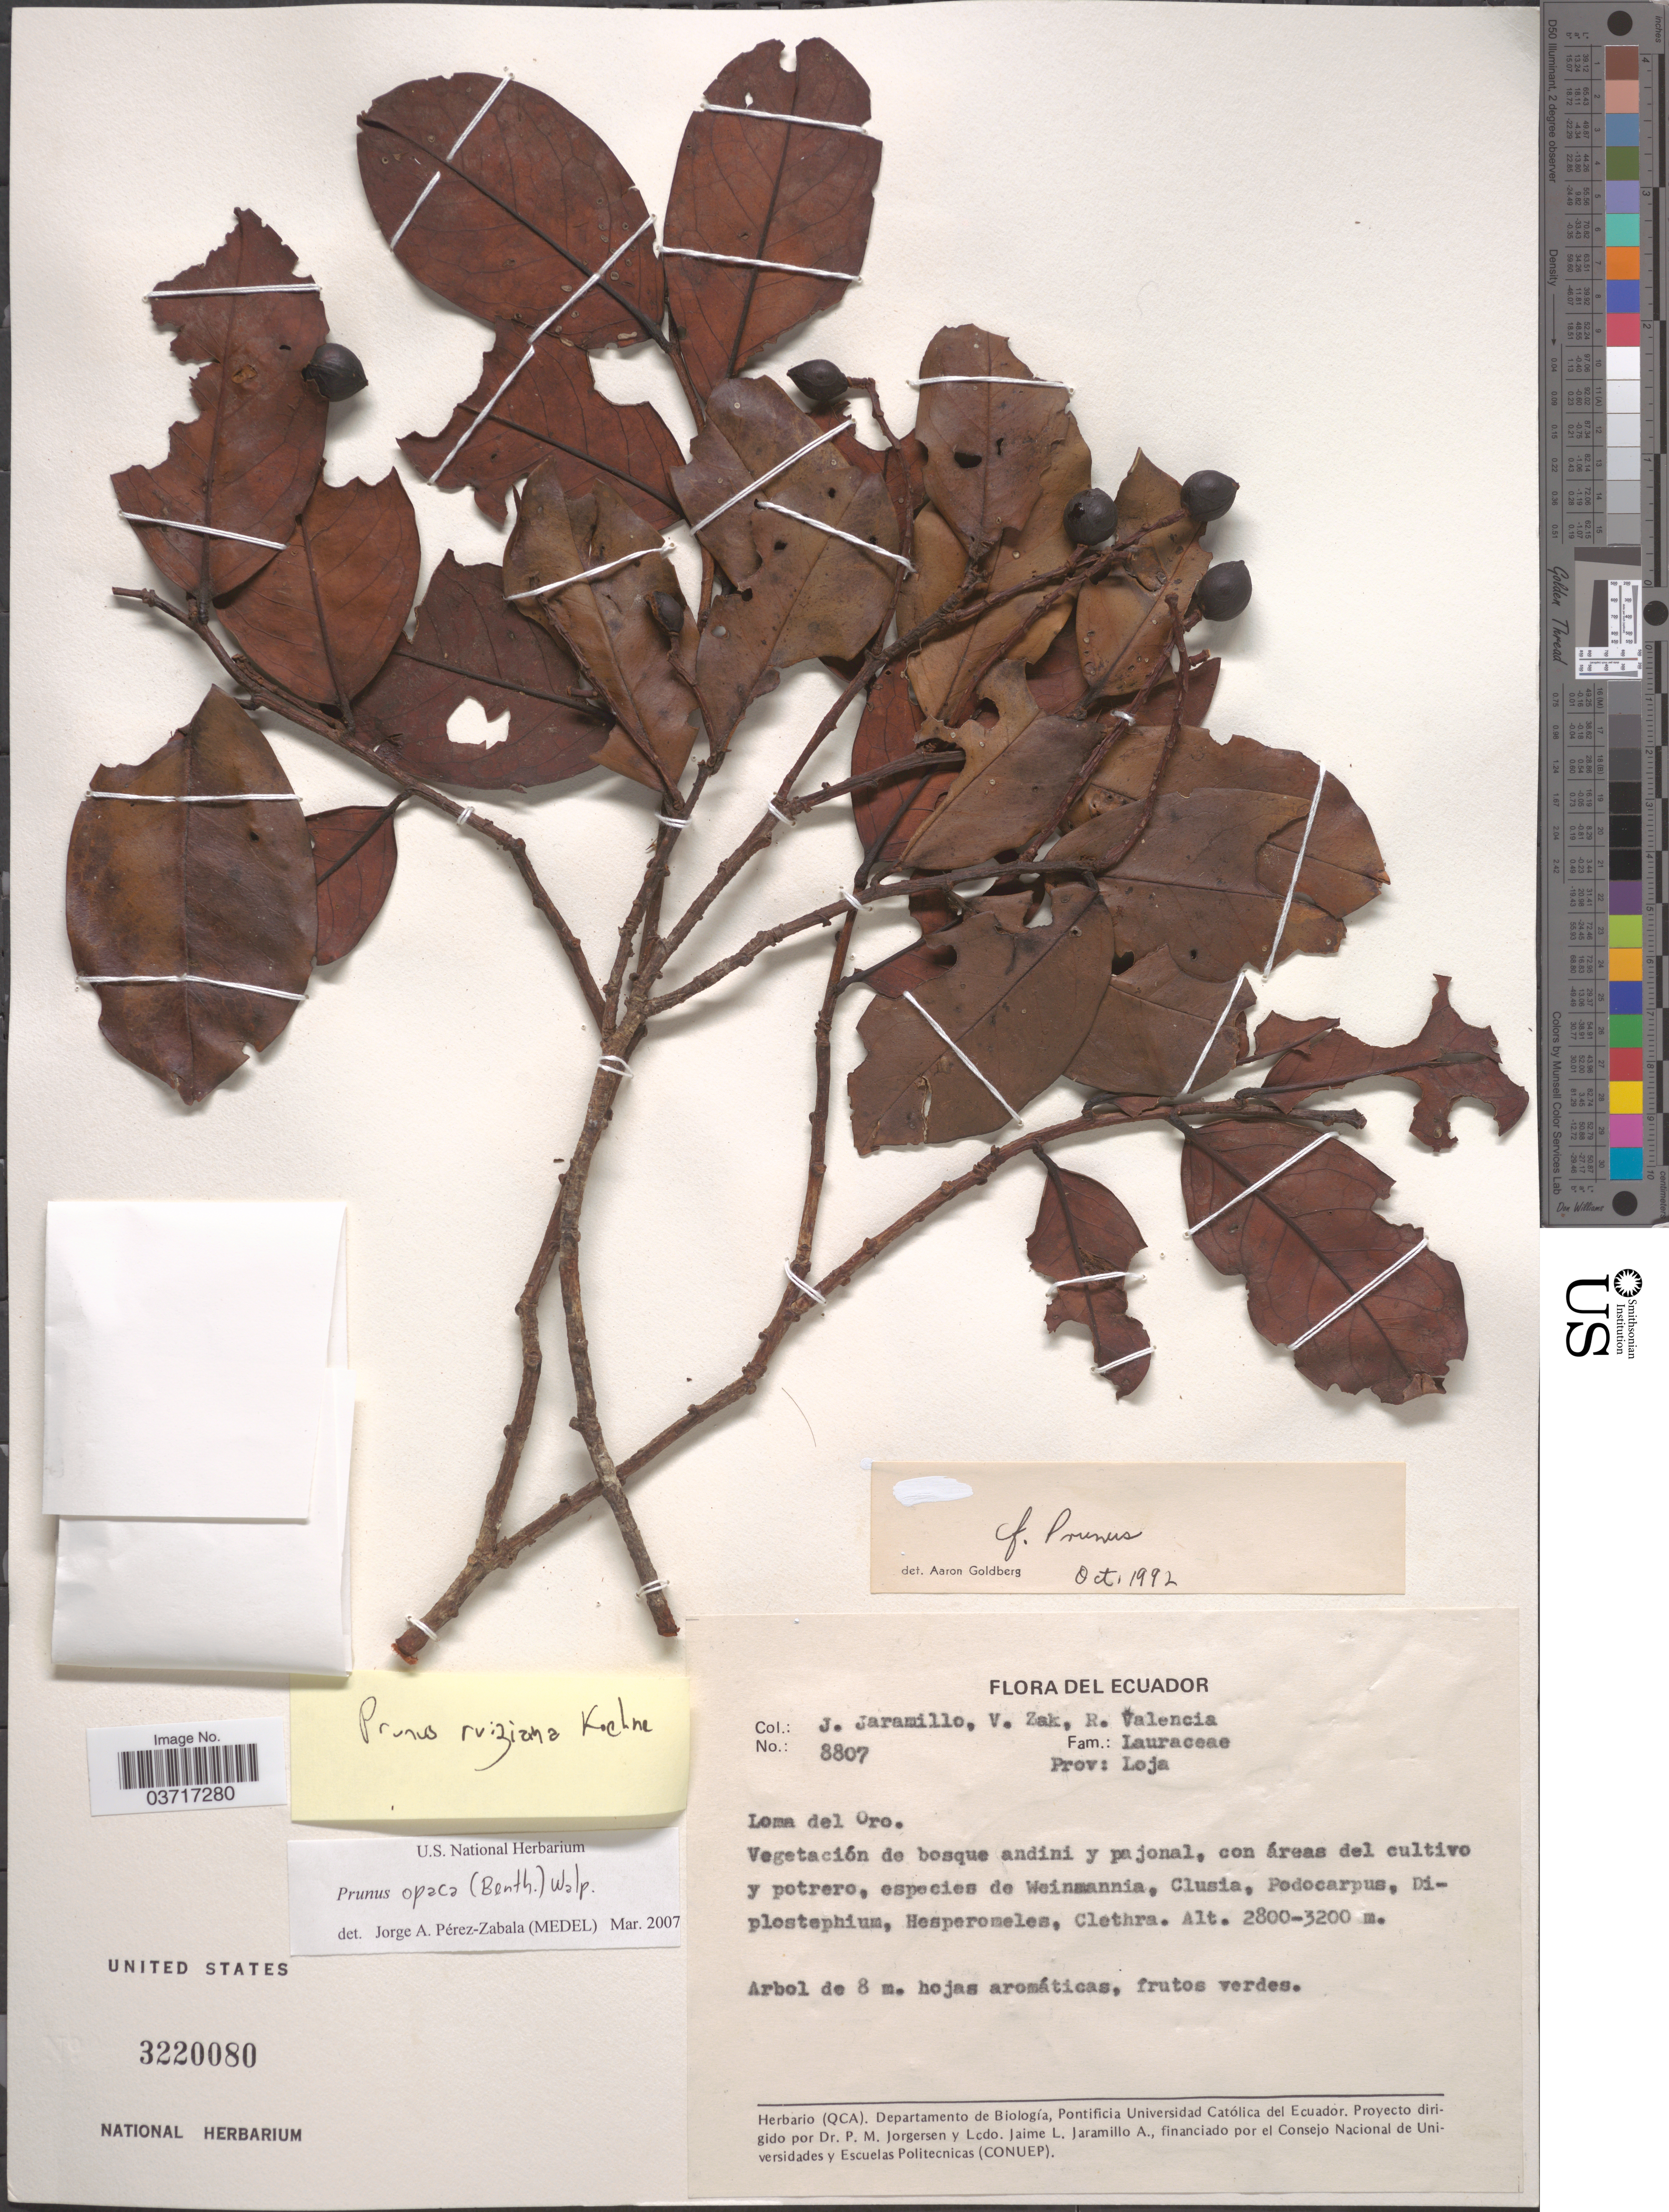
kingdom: Plantae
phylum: Tracheophyta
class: Magnoliopsida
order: Rosales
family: Rosaceae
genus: Prunus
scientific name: Prunus sp.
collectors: J. Jaramillo, V. Zak & R. Valencia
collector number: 8807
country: Ecuador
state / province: Loja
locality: Loma del Oro.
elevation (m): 2800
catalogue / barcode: US 3220080